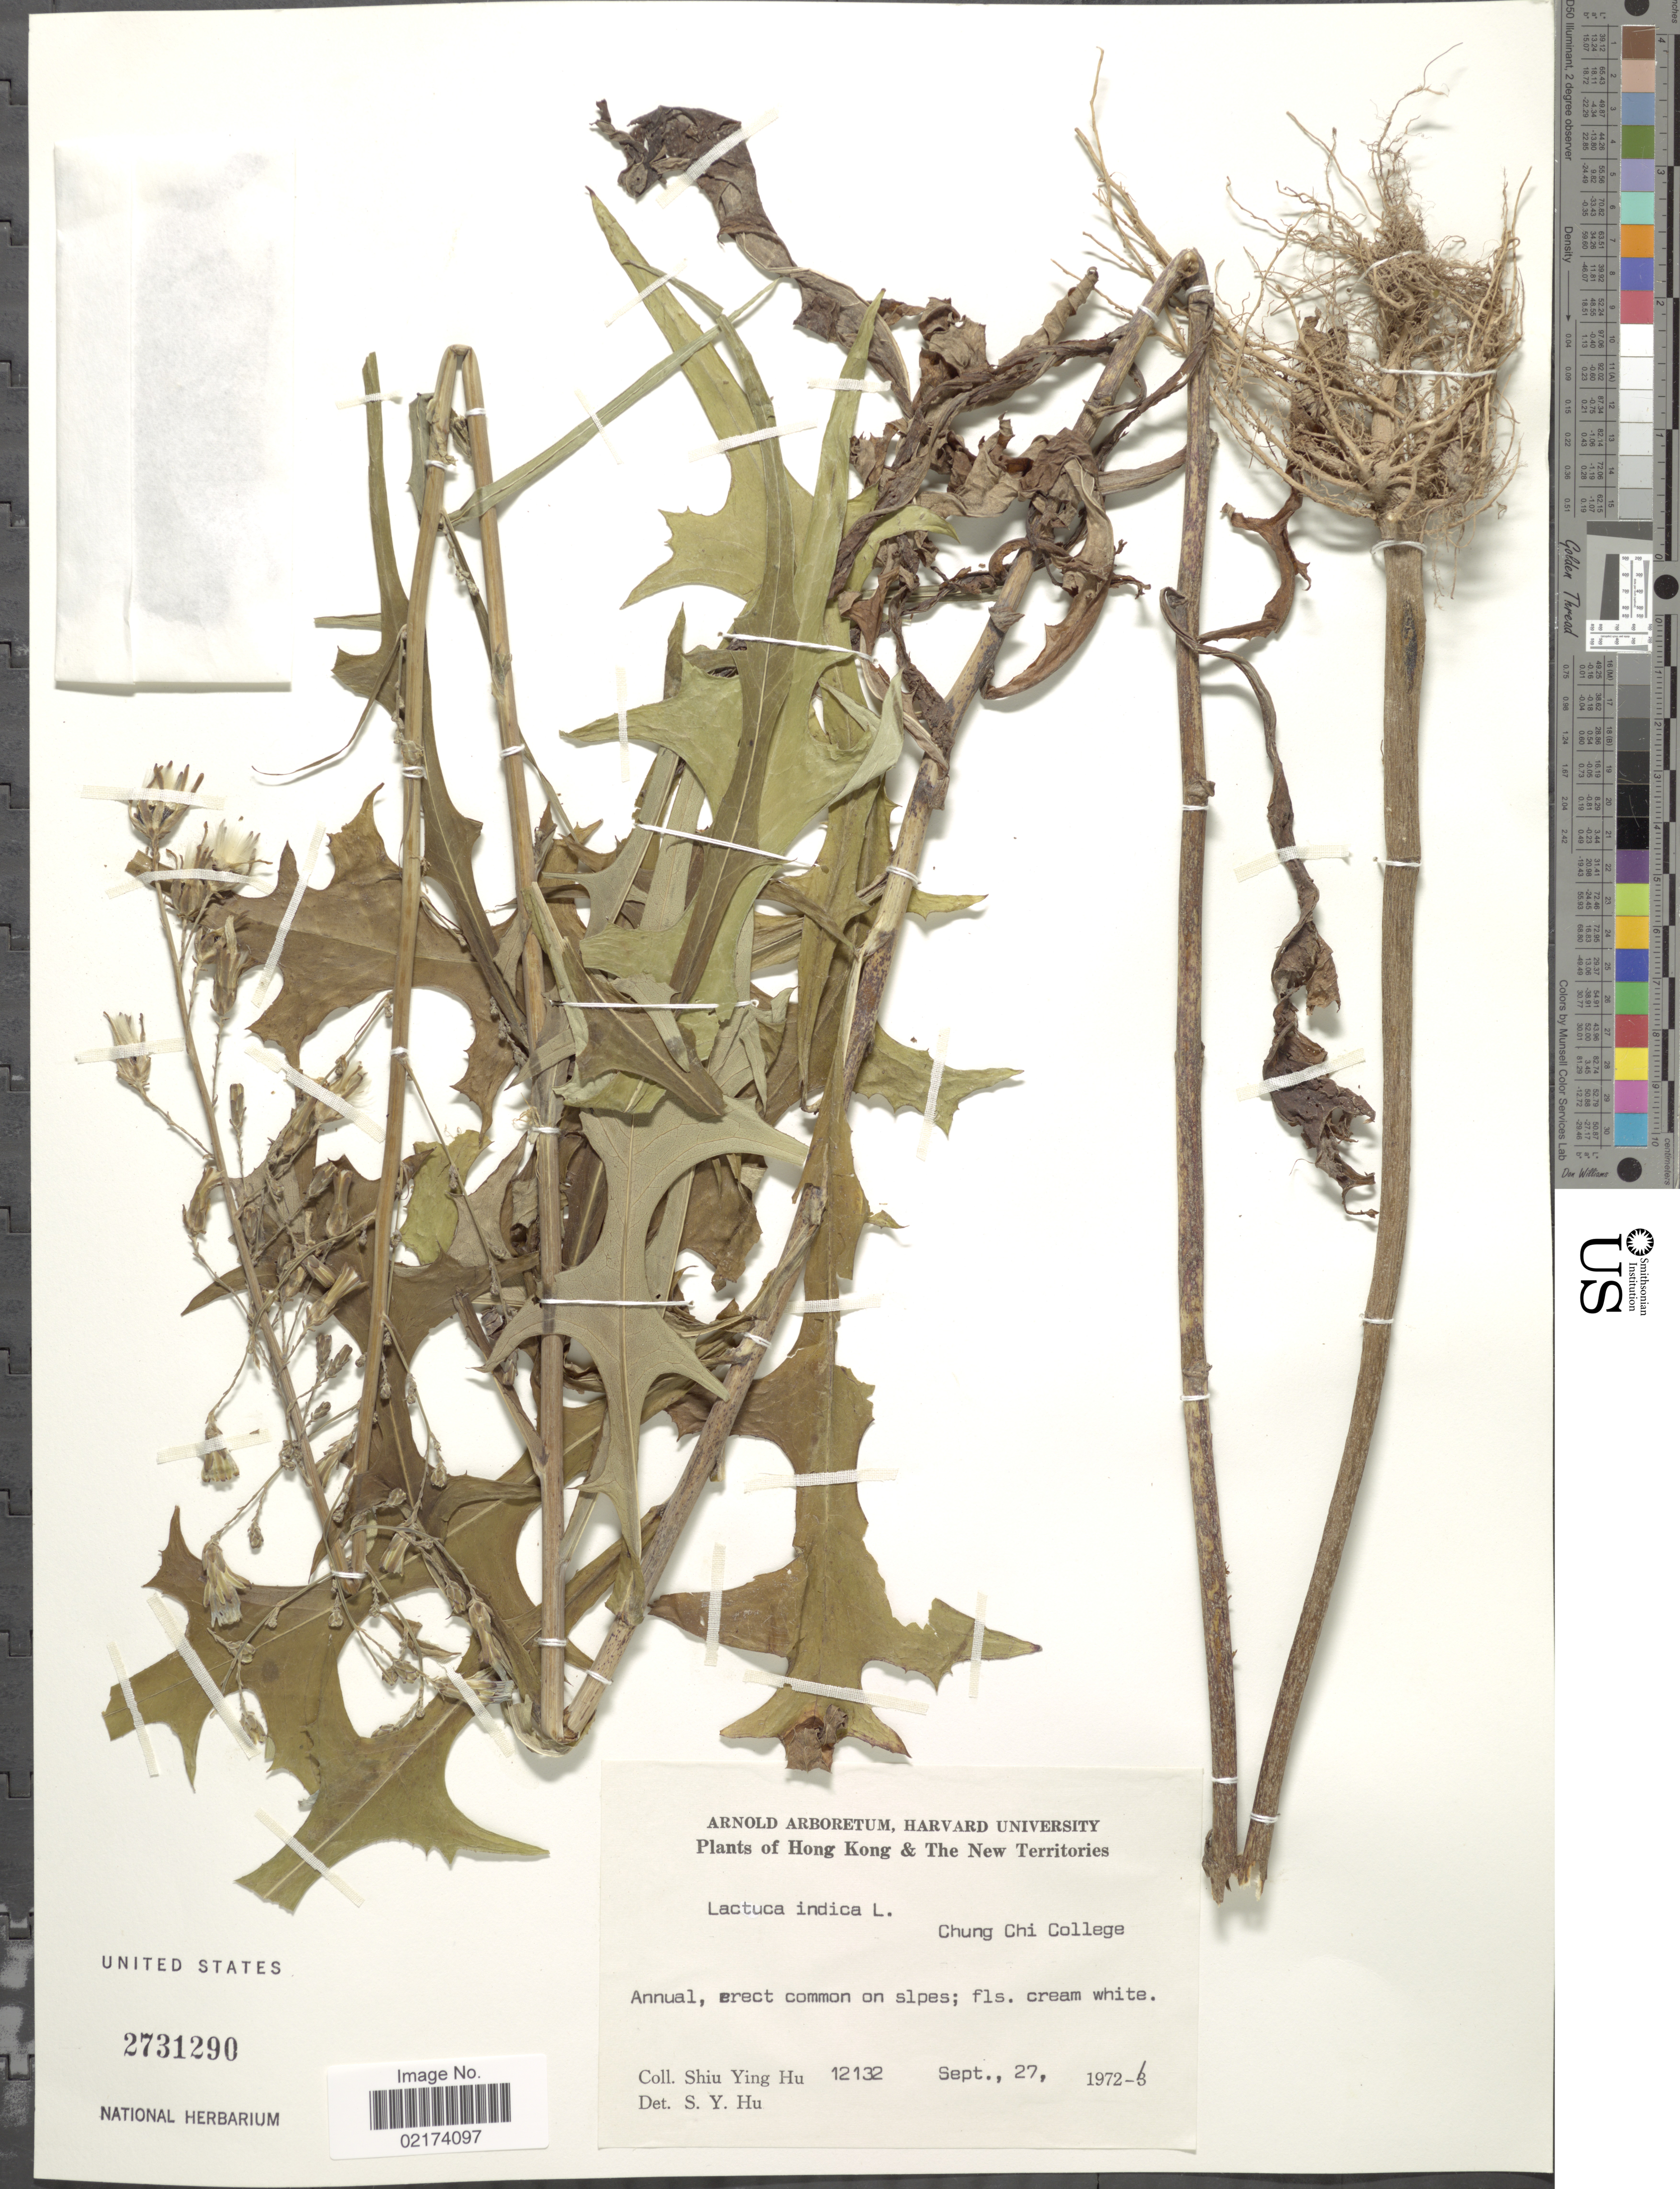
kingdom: Plantae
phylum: Tracheophyta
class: Magnoliopsida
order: Asterales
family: Asteraceae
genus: Lactuca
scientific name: Lactuca indica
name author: L.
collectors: S. Y. Hu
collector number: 12132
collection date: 1972-09-27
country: China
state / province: Hong Kong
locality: The New Territories, Chung Chi College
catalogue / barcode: US 2731290